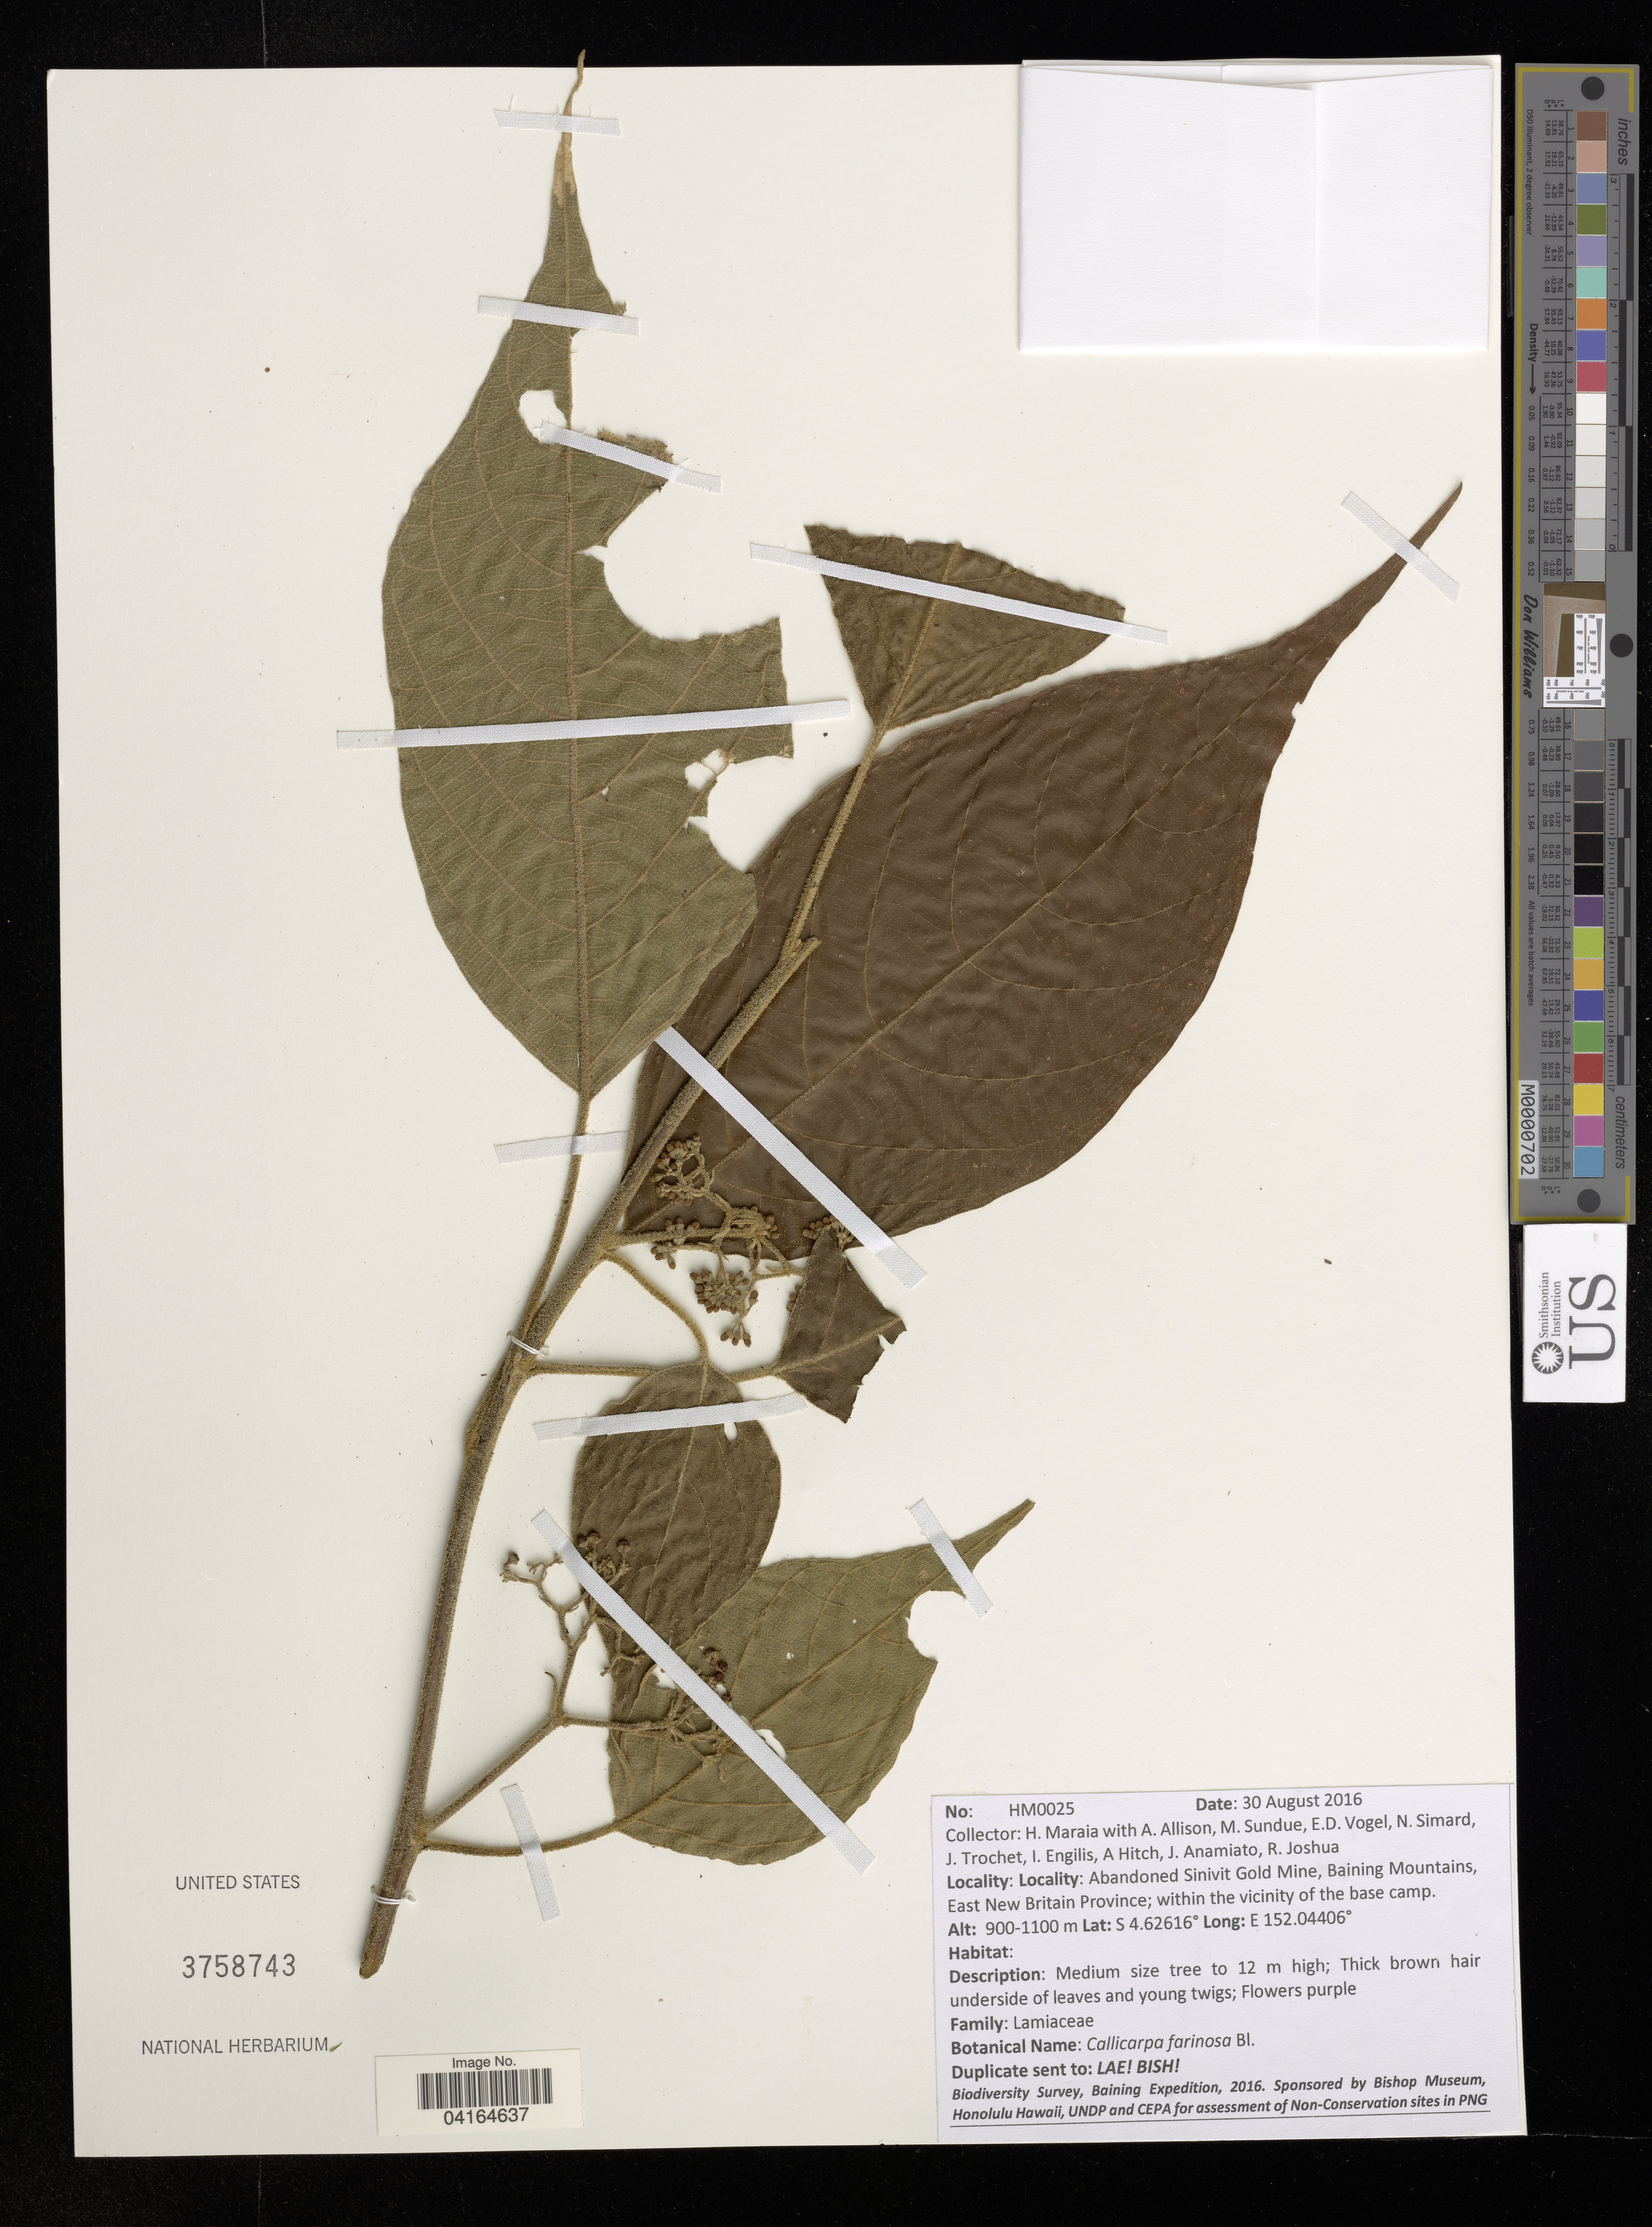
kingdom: Plantae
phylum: Tracheophyta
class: Magnoliopsida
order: Lamiales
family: Lamiaceae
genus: Callicarpa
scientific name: Callicarpa farinosa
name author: Roxb. ex C.B. Clarke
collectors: H. Maraia, A. Allison, M. Sundue, E. F. de Vogel & et al.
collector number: HM0025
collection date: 2016-08-30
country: Papua New Guinea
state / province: East New Britain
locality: Abandoned Sinivit Gold Mine, Baining Mountains; within the vicinity of the vase camp.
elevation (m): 900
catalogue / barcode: US 3758743